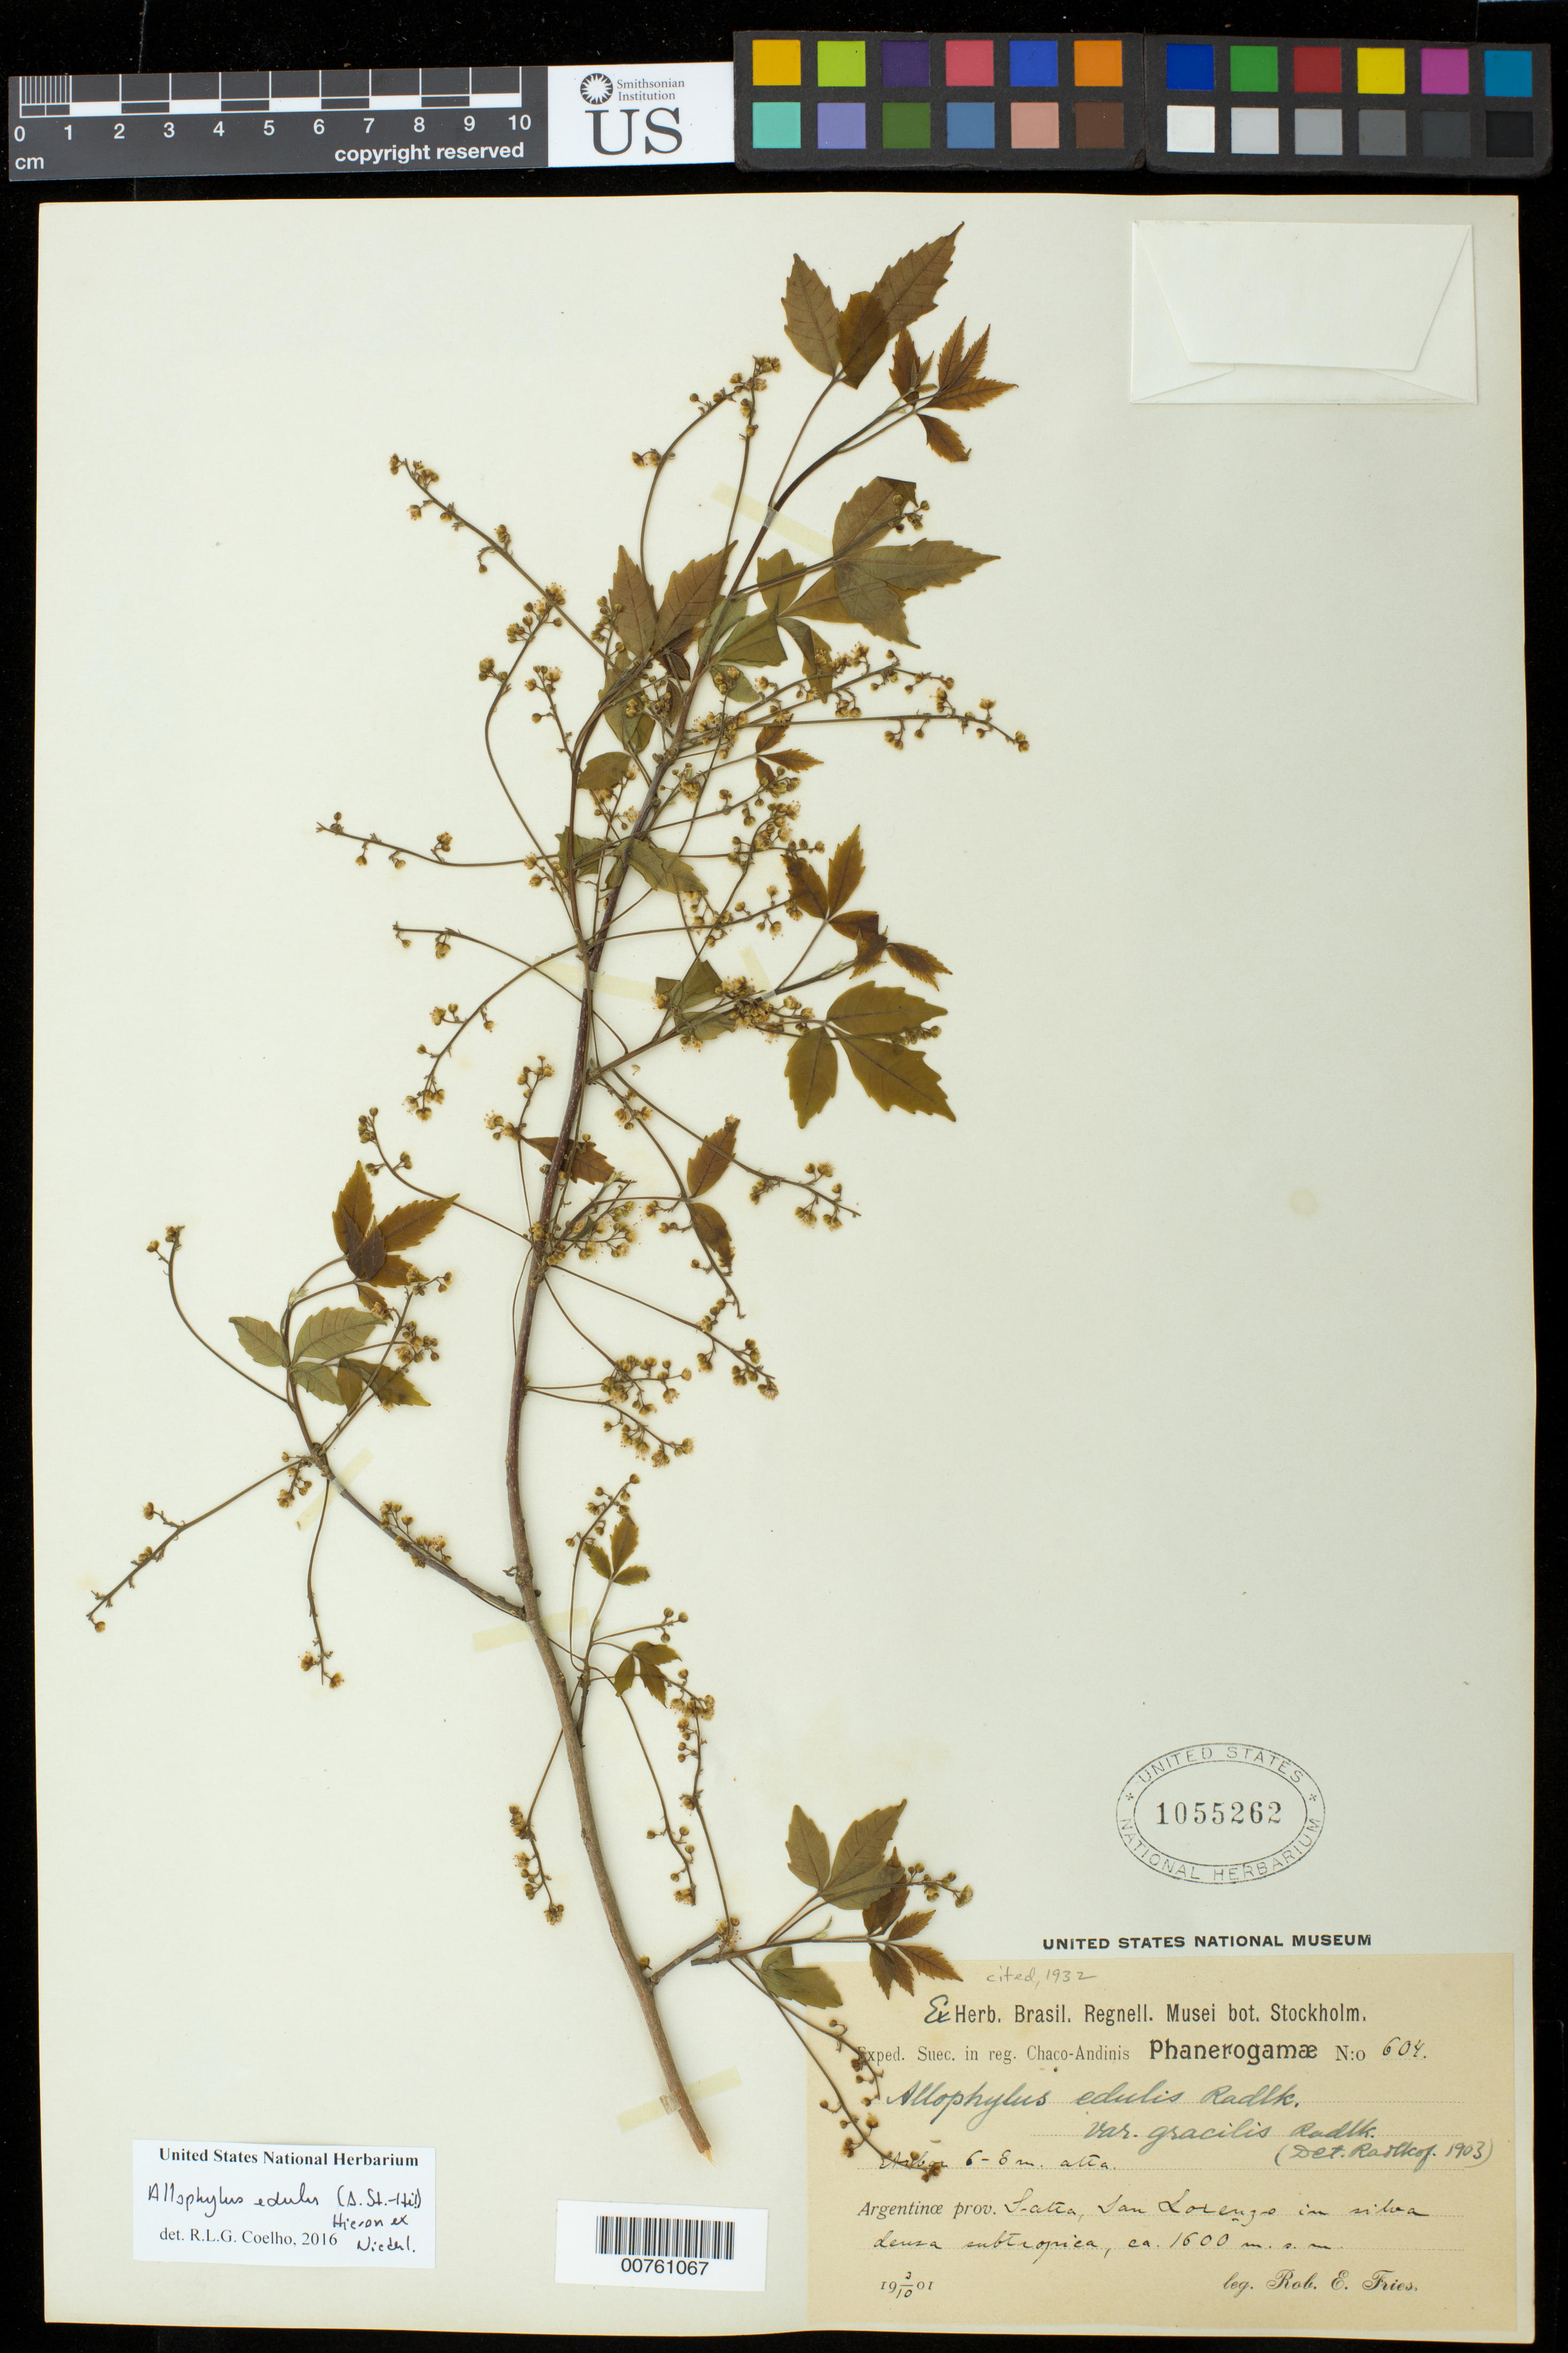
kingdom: Plantae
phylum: Tracheophyta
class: Magnoliopsida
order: Sapindales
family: Sapindaceae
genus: Allophylus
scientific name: Allophylus edulis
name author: (A. St.-Hil. et al.) Hieron. ex Niederl.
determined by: Coelho, Rubens L. G.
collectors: R. E. Fries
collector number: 604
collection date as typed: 02 Oct 1901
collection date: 1901-10-02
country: Argentina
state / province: Salta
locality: San Lorenzo.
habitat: In sylva densa subtropica.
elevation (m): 1600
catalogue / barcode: US 1055262